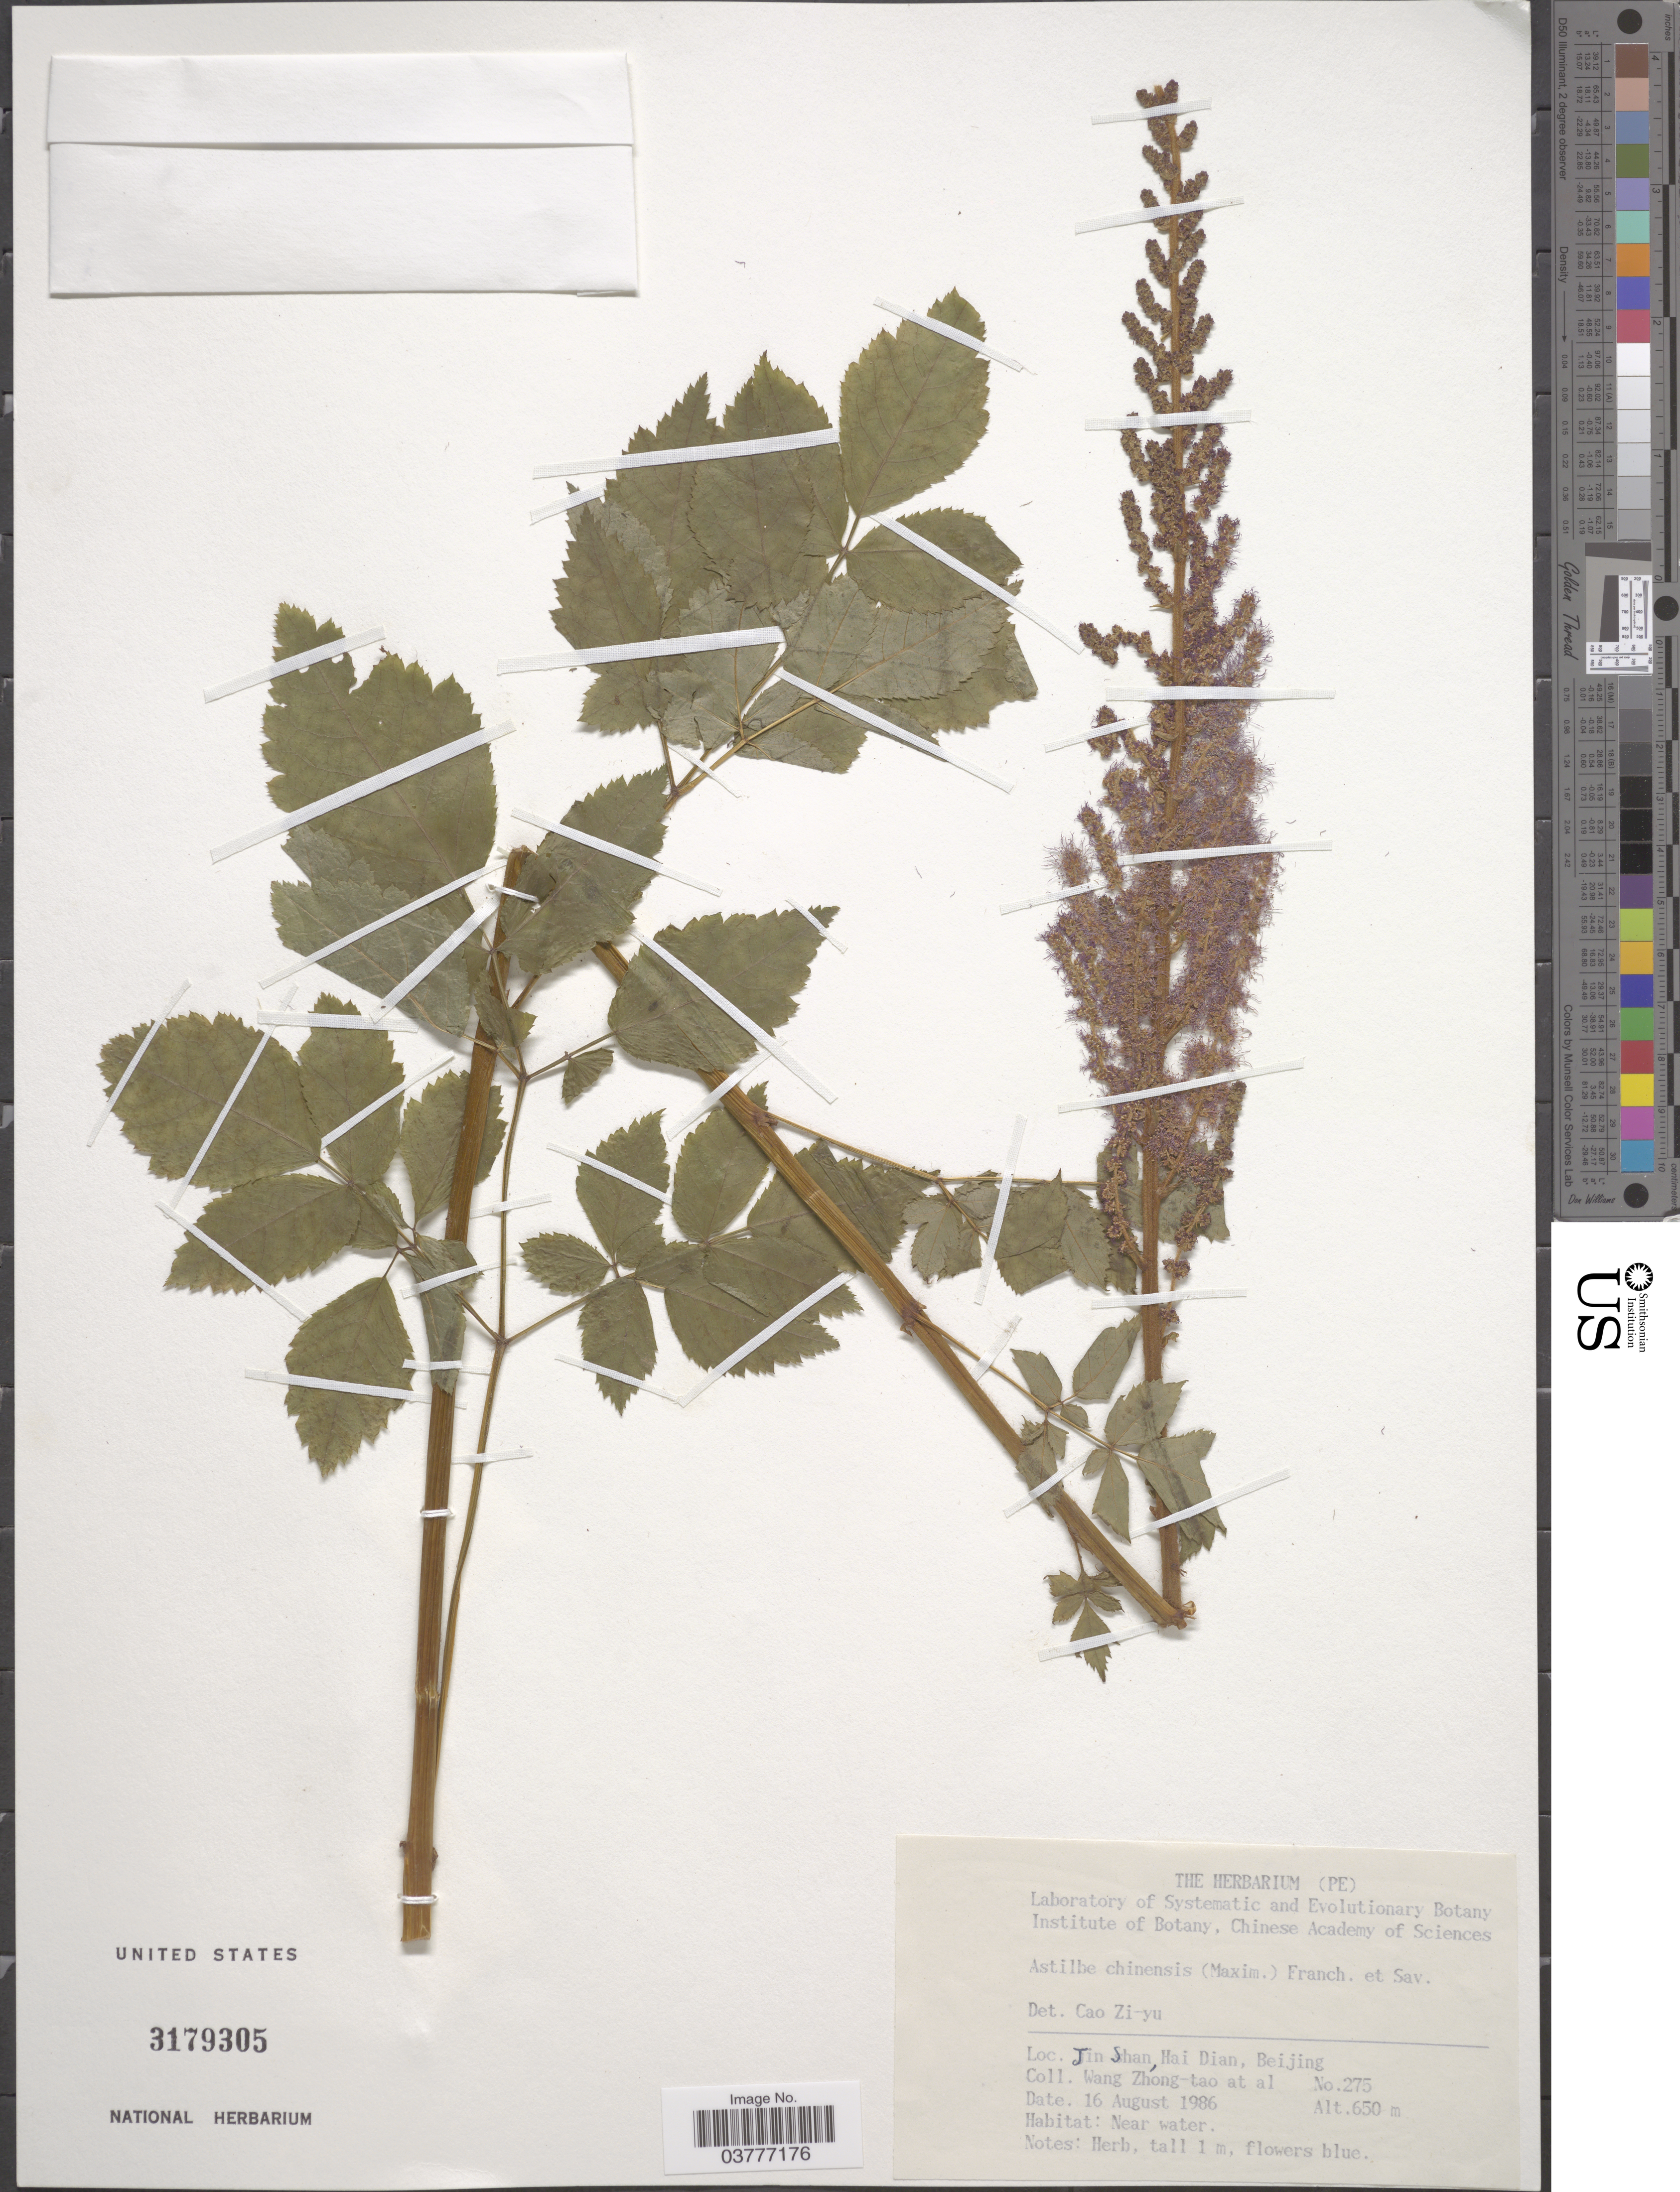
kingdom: Plantae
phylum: Tracheophyta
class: Magnoliopsida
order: Saxifragales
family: Saxifragaceae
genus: Astilbe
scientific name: Astilbe chinensis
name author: (Maxim.) Franch. & Sav.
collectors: W. Zhong-Tao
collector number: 275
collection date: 1986-08-16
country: China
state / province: Beijing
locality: Jin Shan, Hai Dian, Beijing.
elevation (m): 650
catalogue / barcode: US 3179305